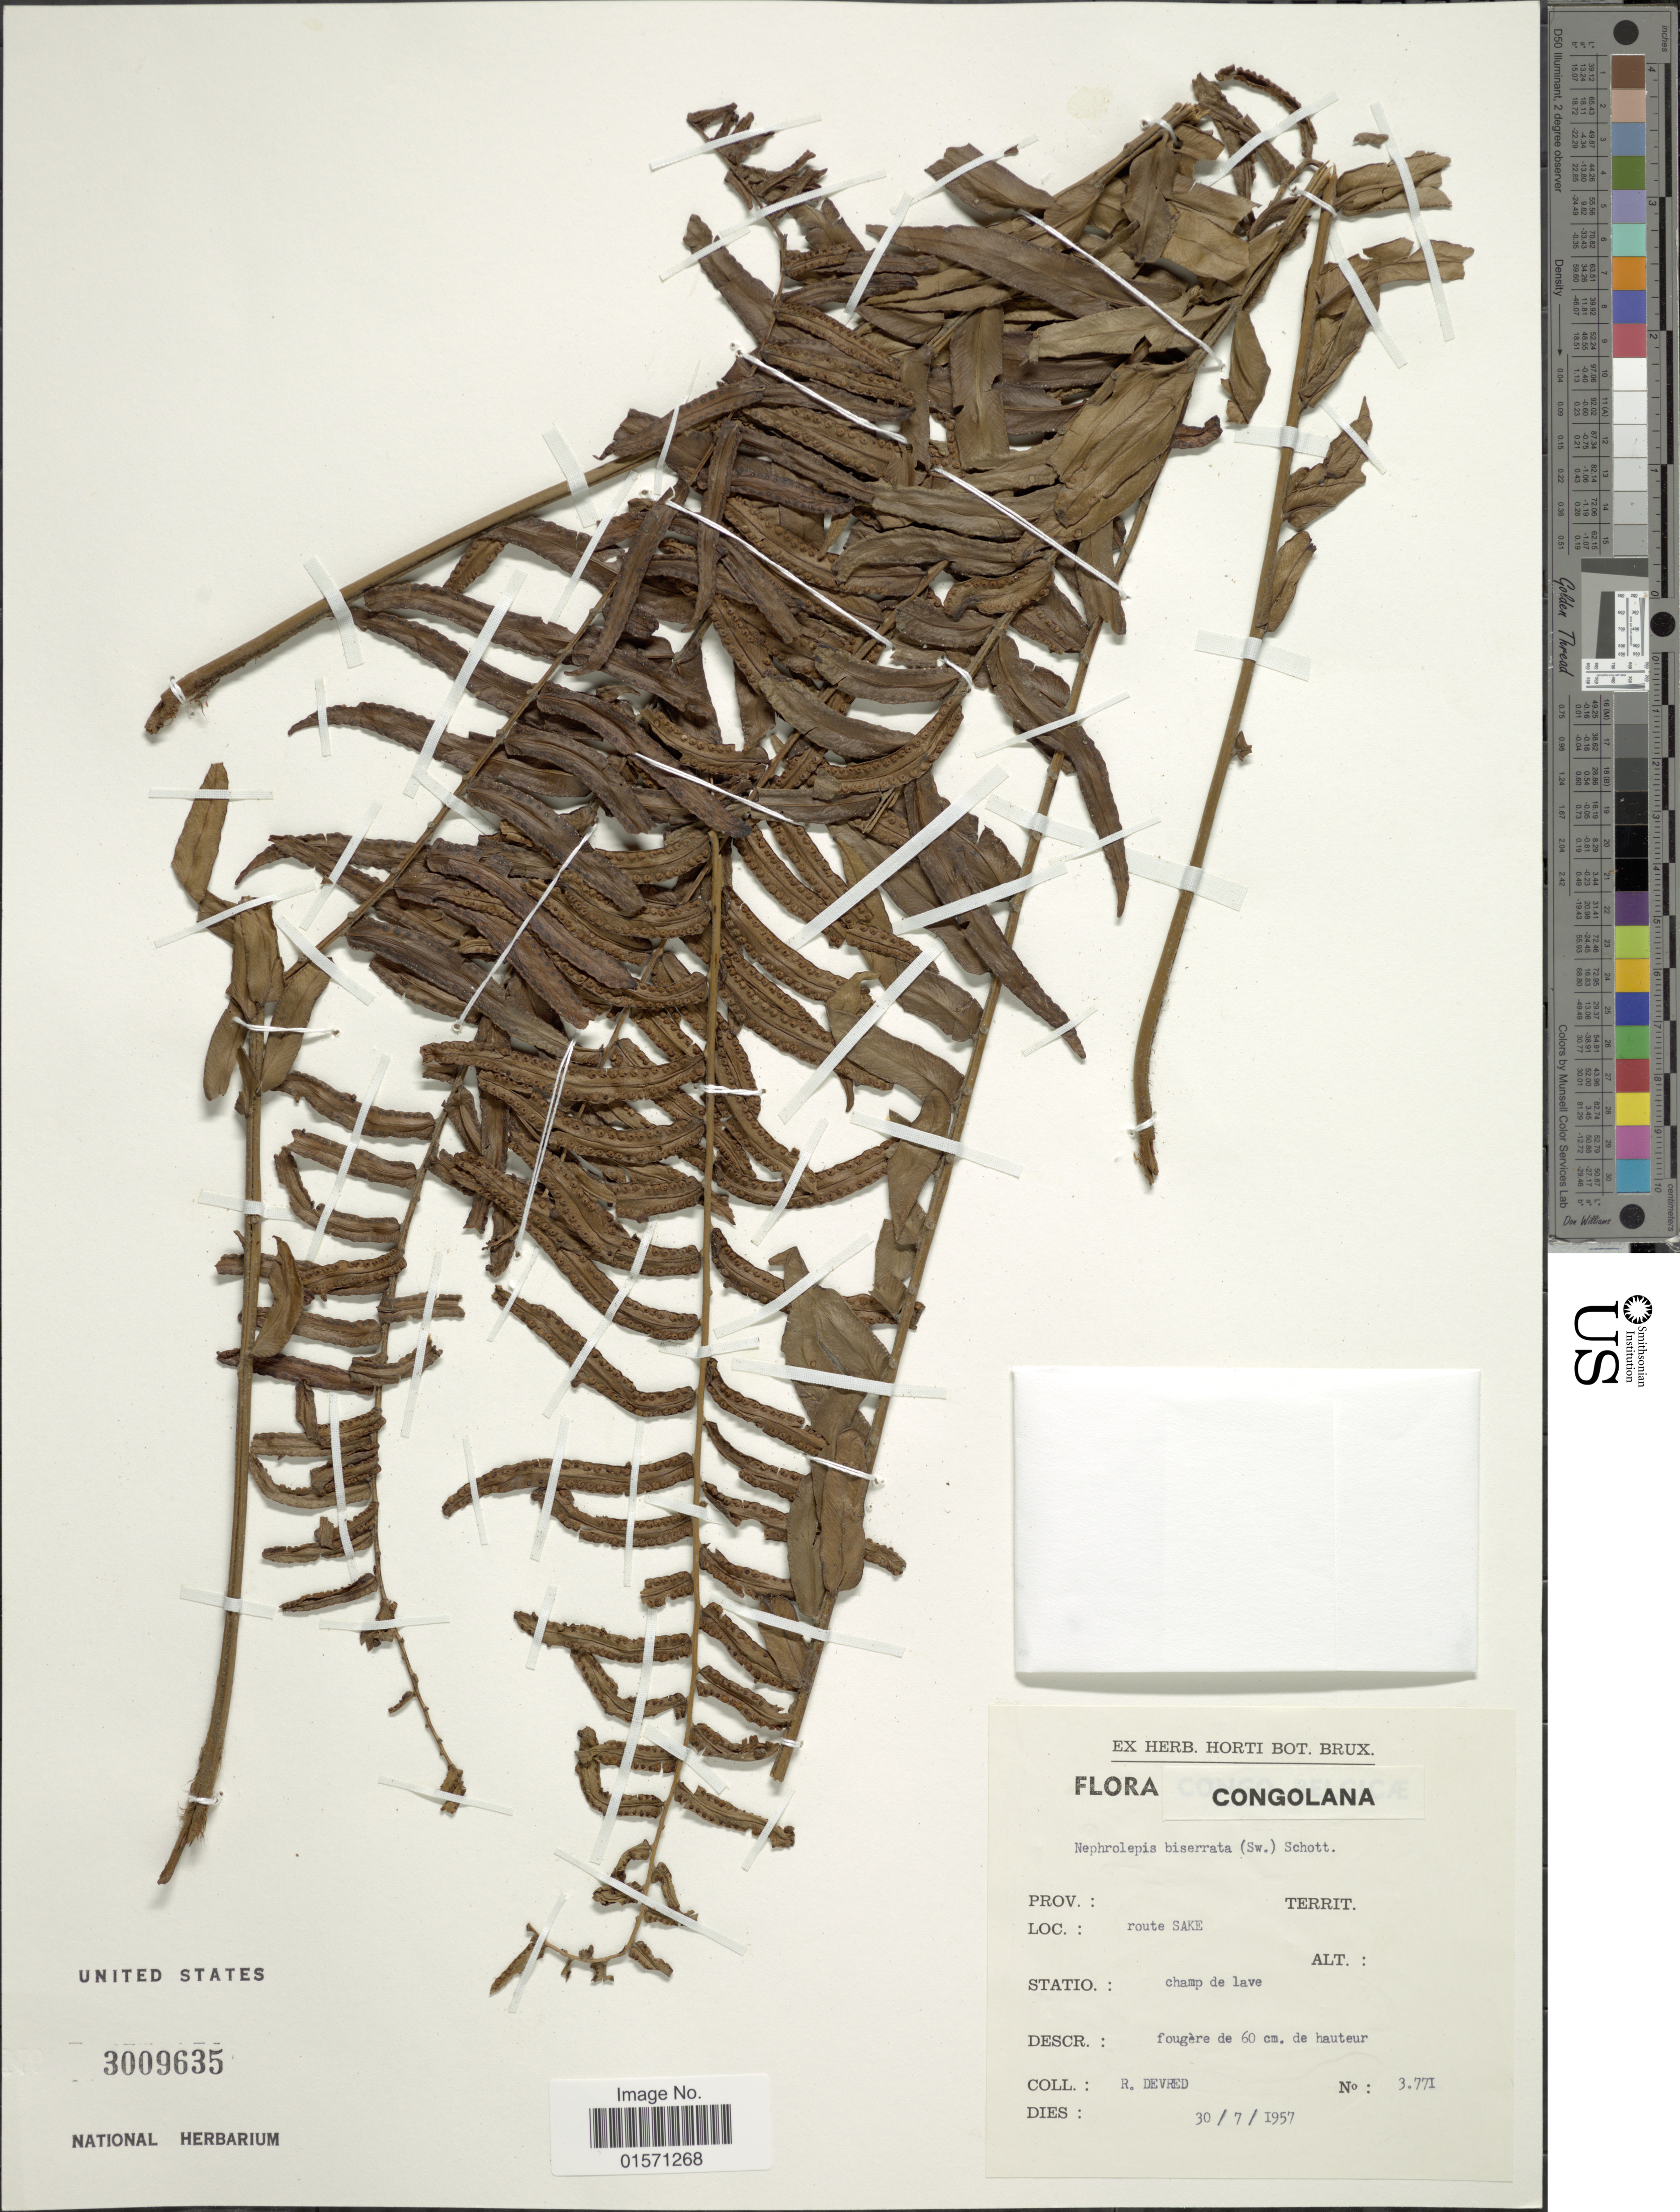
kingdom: Plantae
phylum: Tracheophyta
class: Polypodiopsida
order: Polypodiales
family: Nephrolepidaceae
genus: Nephrolepis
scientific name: Nephrolepis biserrata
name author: (Sw.) Schott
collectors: R. Devred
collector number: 3771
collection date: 1957-07-30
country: Congo, Democratic Republic of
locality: Congolana. route Sake. Statio.: champ de lave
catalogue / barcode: US 3009635